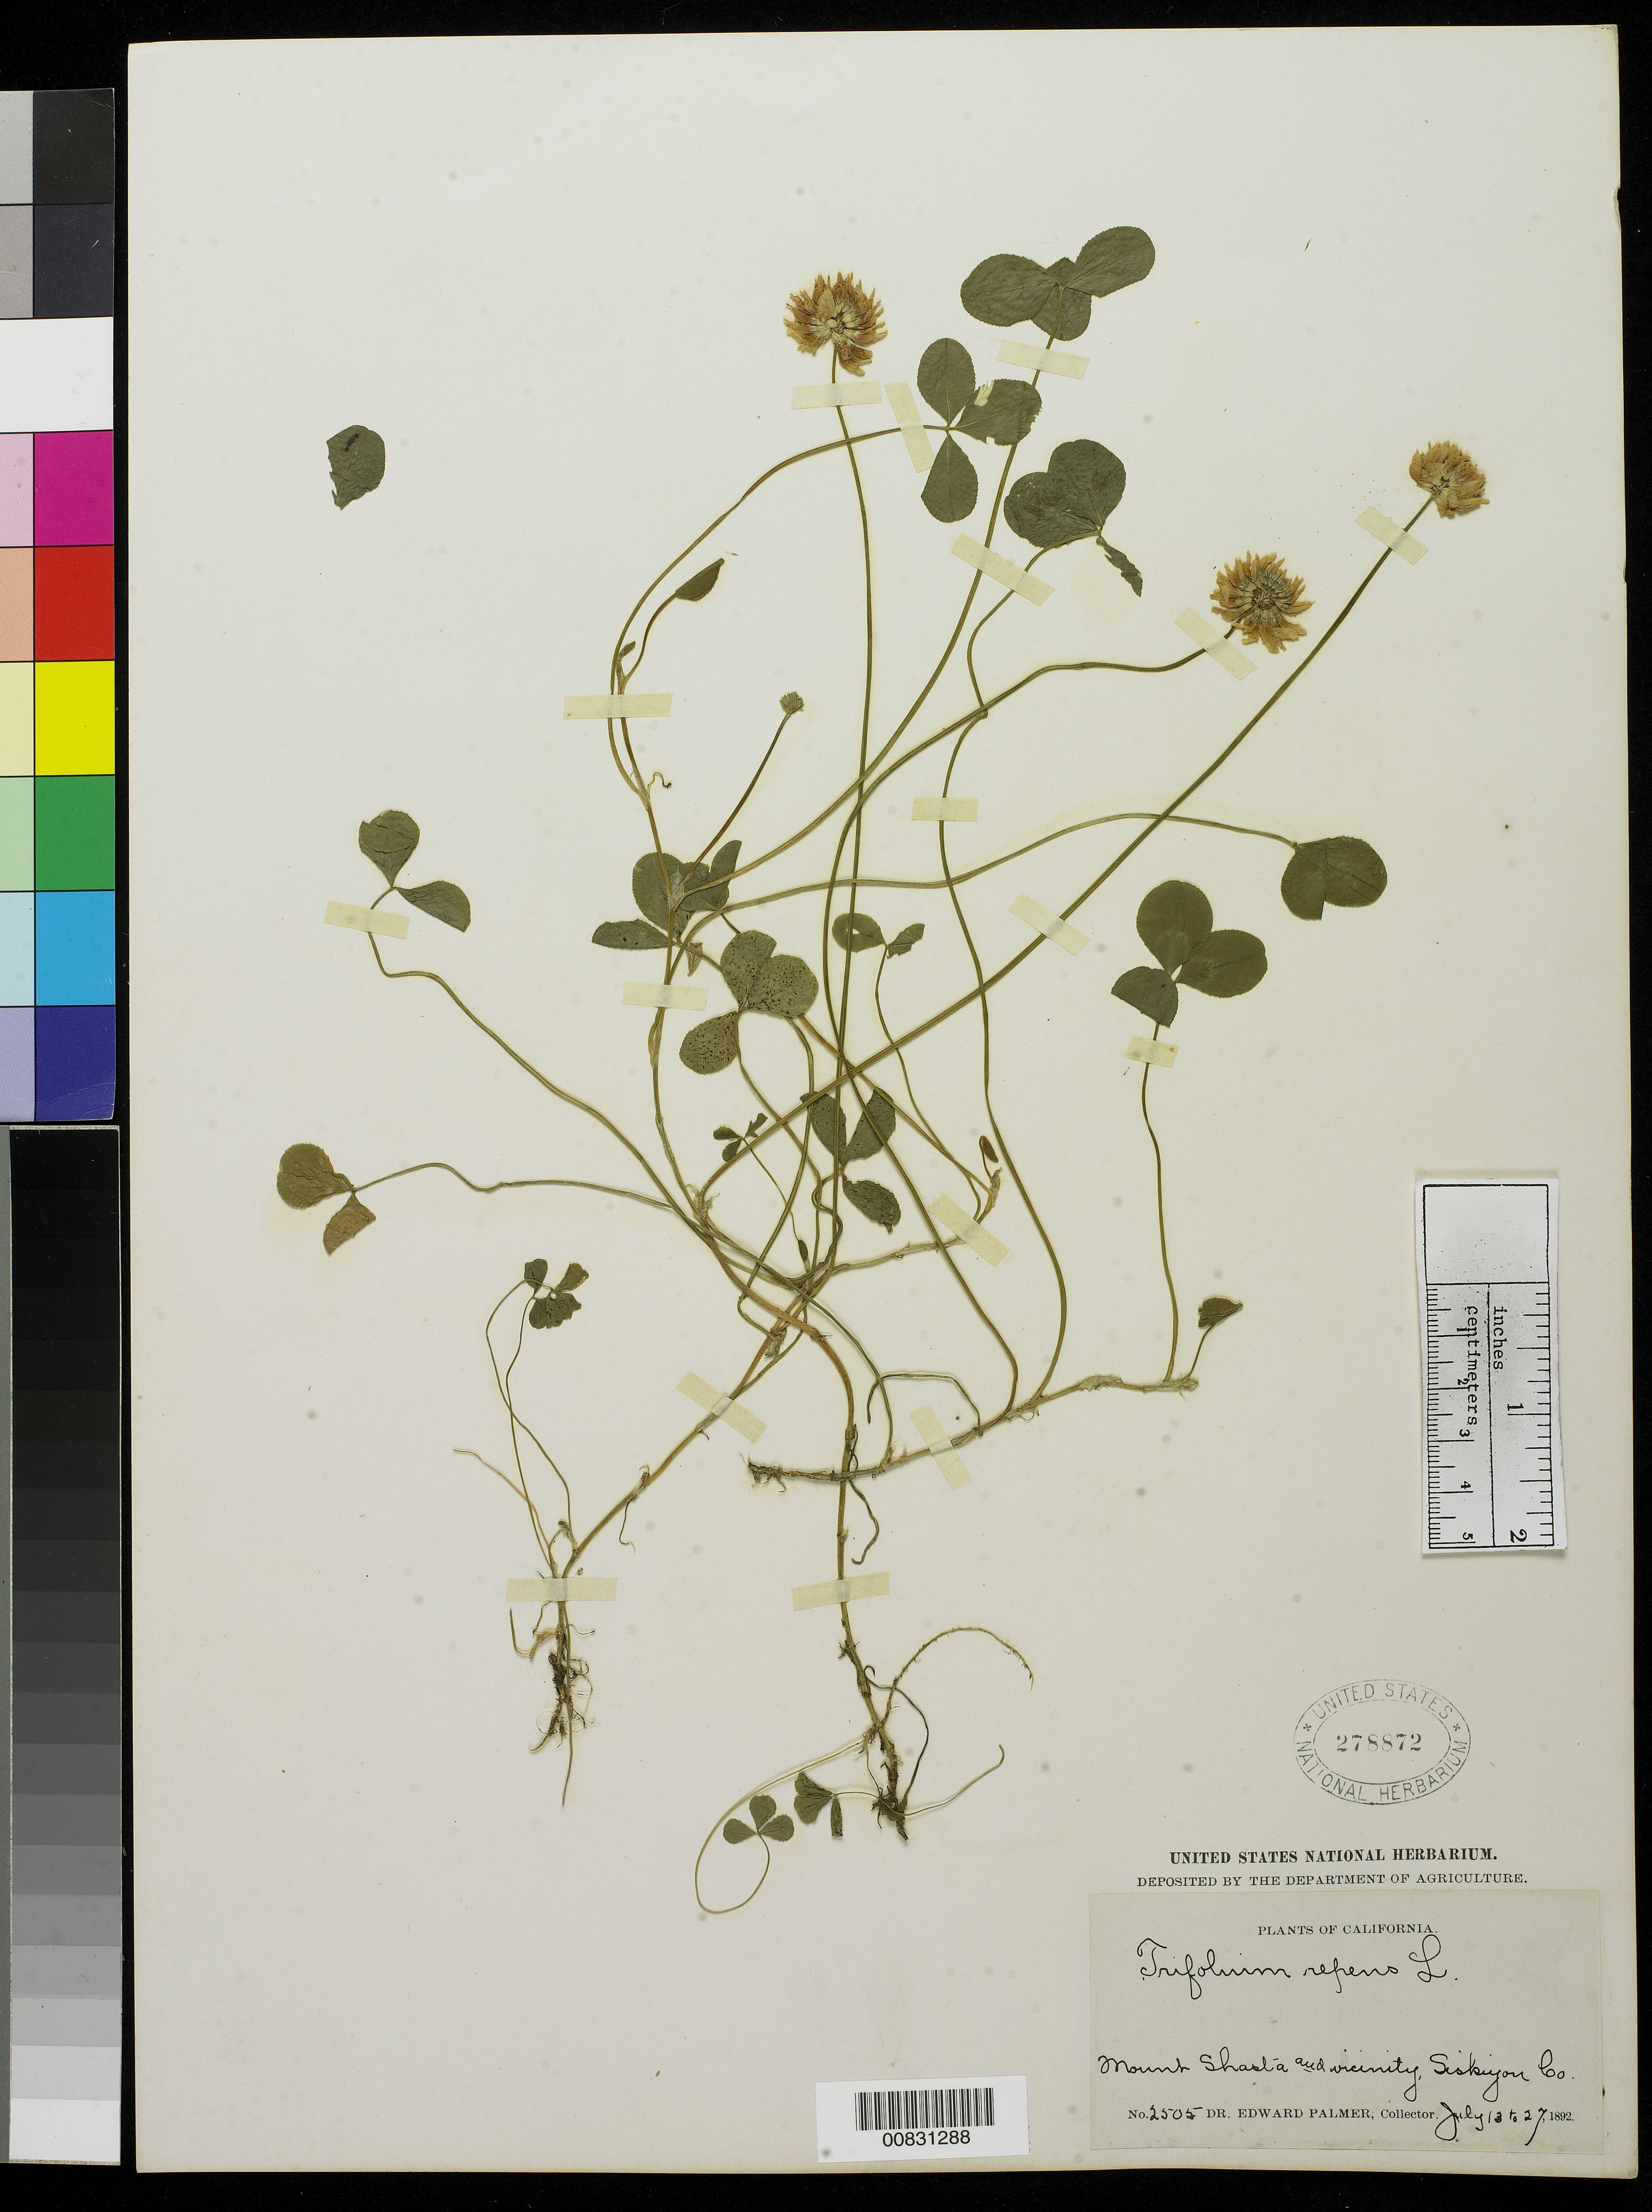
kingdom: Plantae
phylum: Tracheophyta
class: Magnoliopsida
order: Fabales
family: Fabaceae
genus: Trifolium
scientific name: Trifolium repens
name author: L.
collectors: E. Palmer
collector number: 2505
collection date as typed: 13 Jul 1892 to 27 Jul 1892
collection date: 1892-07-13/1892-07-27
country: United States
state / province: California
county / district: Siskiyou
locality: Mount Shasta and vicinity, Siskiyou County, California.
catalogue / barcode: US 278872